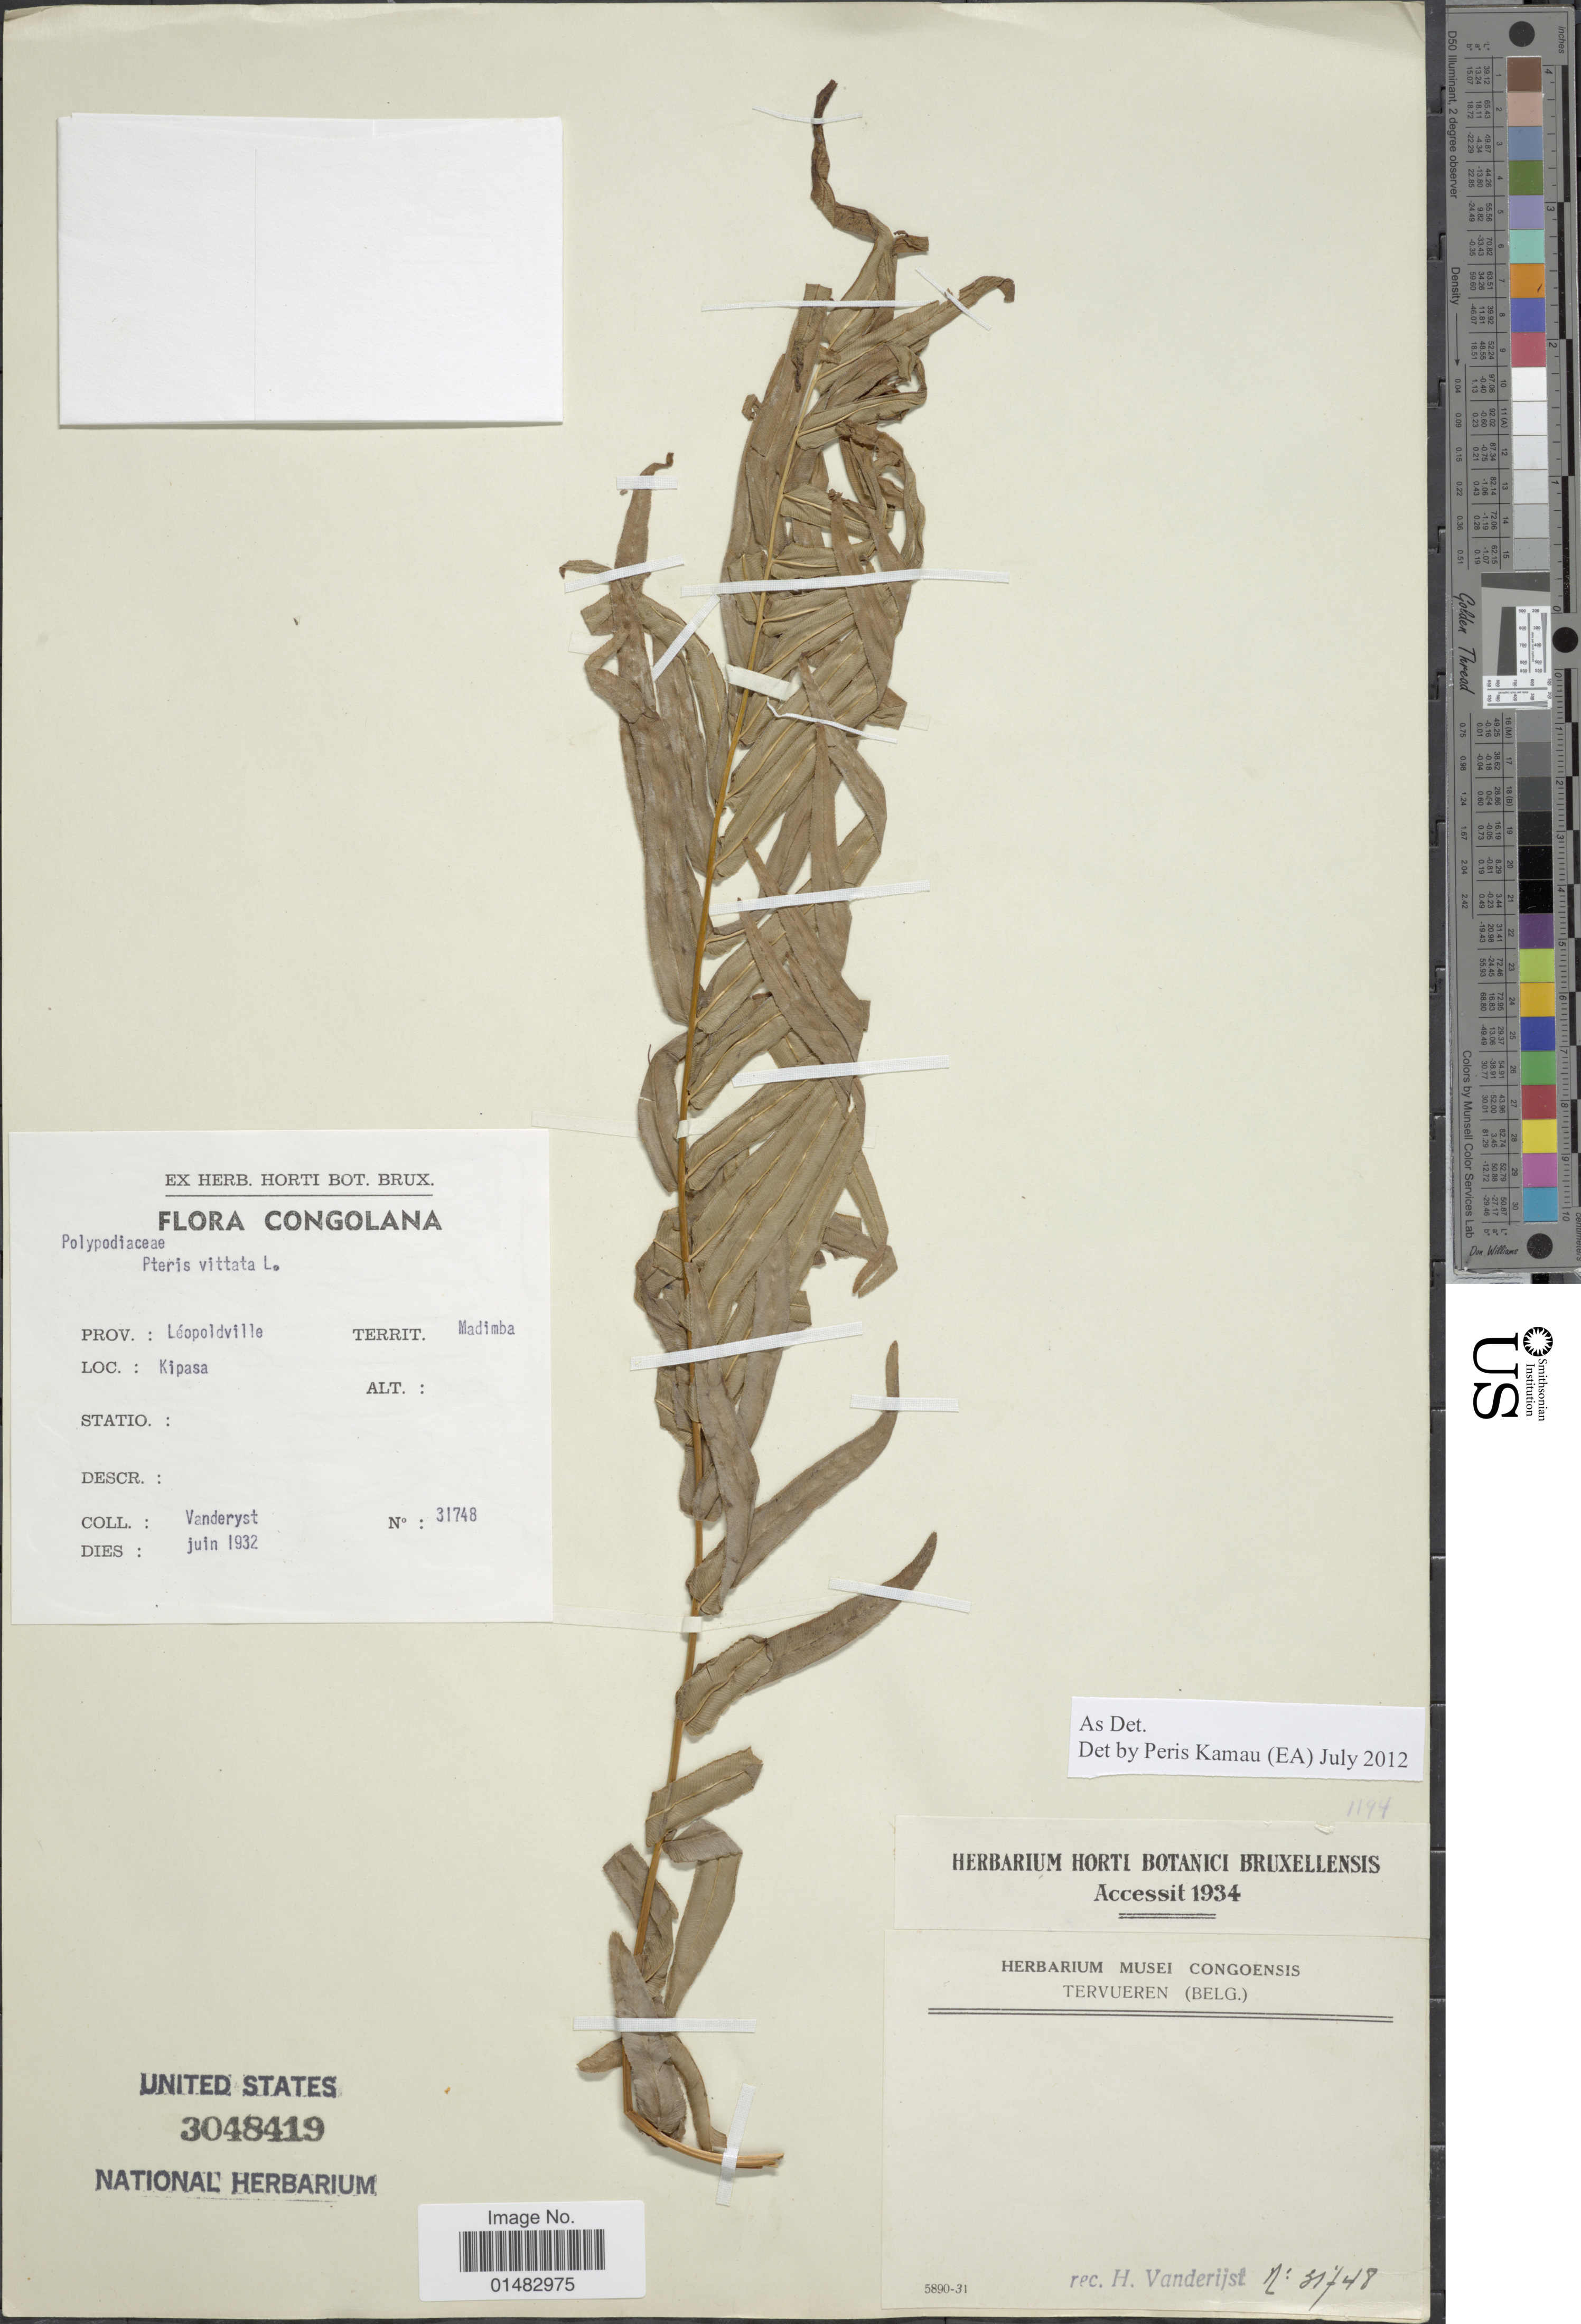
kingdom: Plantae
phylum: Tracheophyta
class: Polypodiopsida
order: Polypodiales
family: Pteridaceae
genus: Pteris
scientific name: Pteris vittata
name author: L.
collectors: Vanderyst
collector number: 31748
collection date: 1932-06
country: Congo, Democratic Republic of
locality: Léopoldville, Madimba, Kipasa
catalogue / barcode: US 3048419